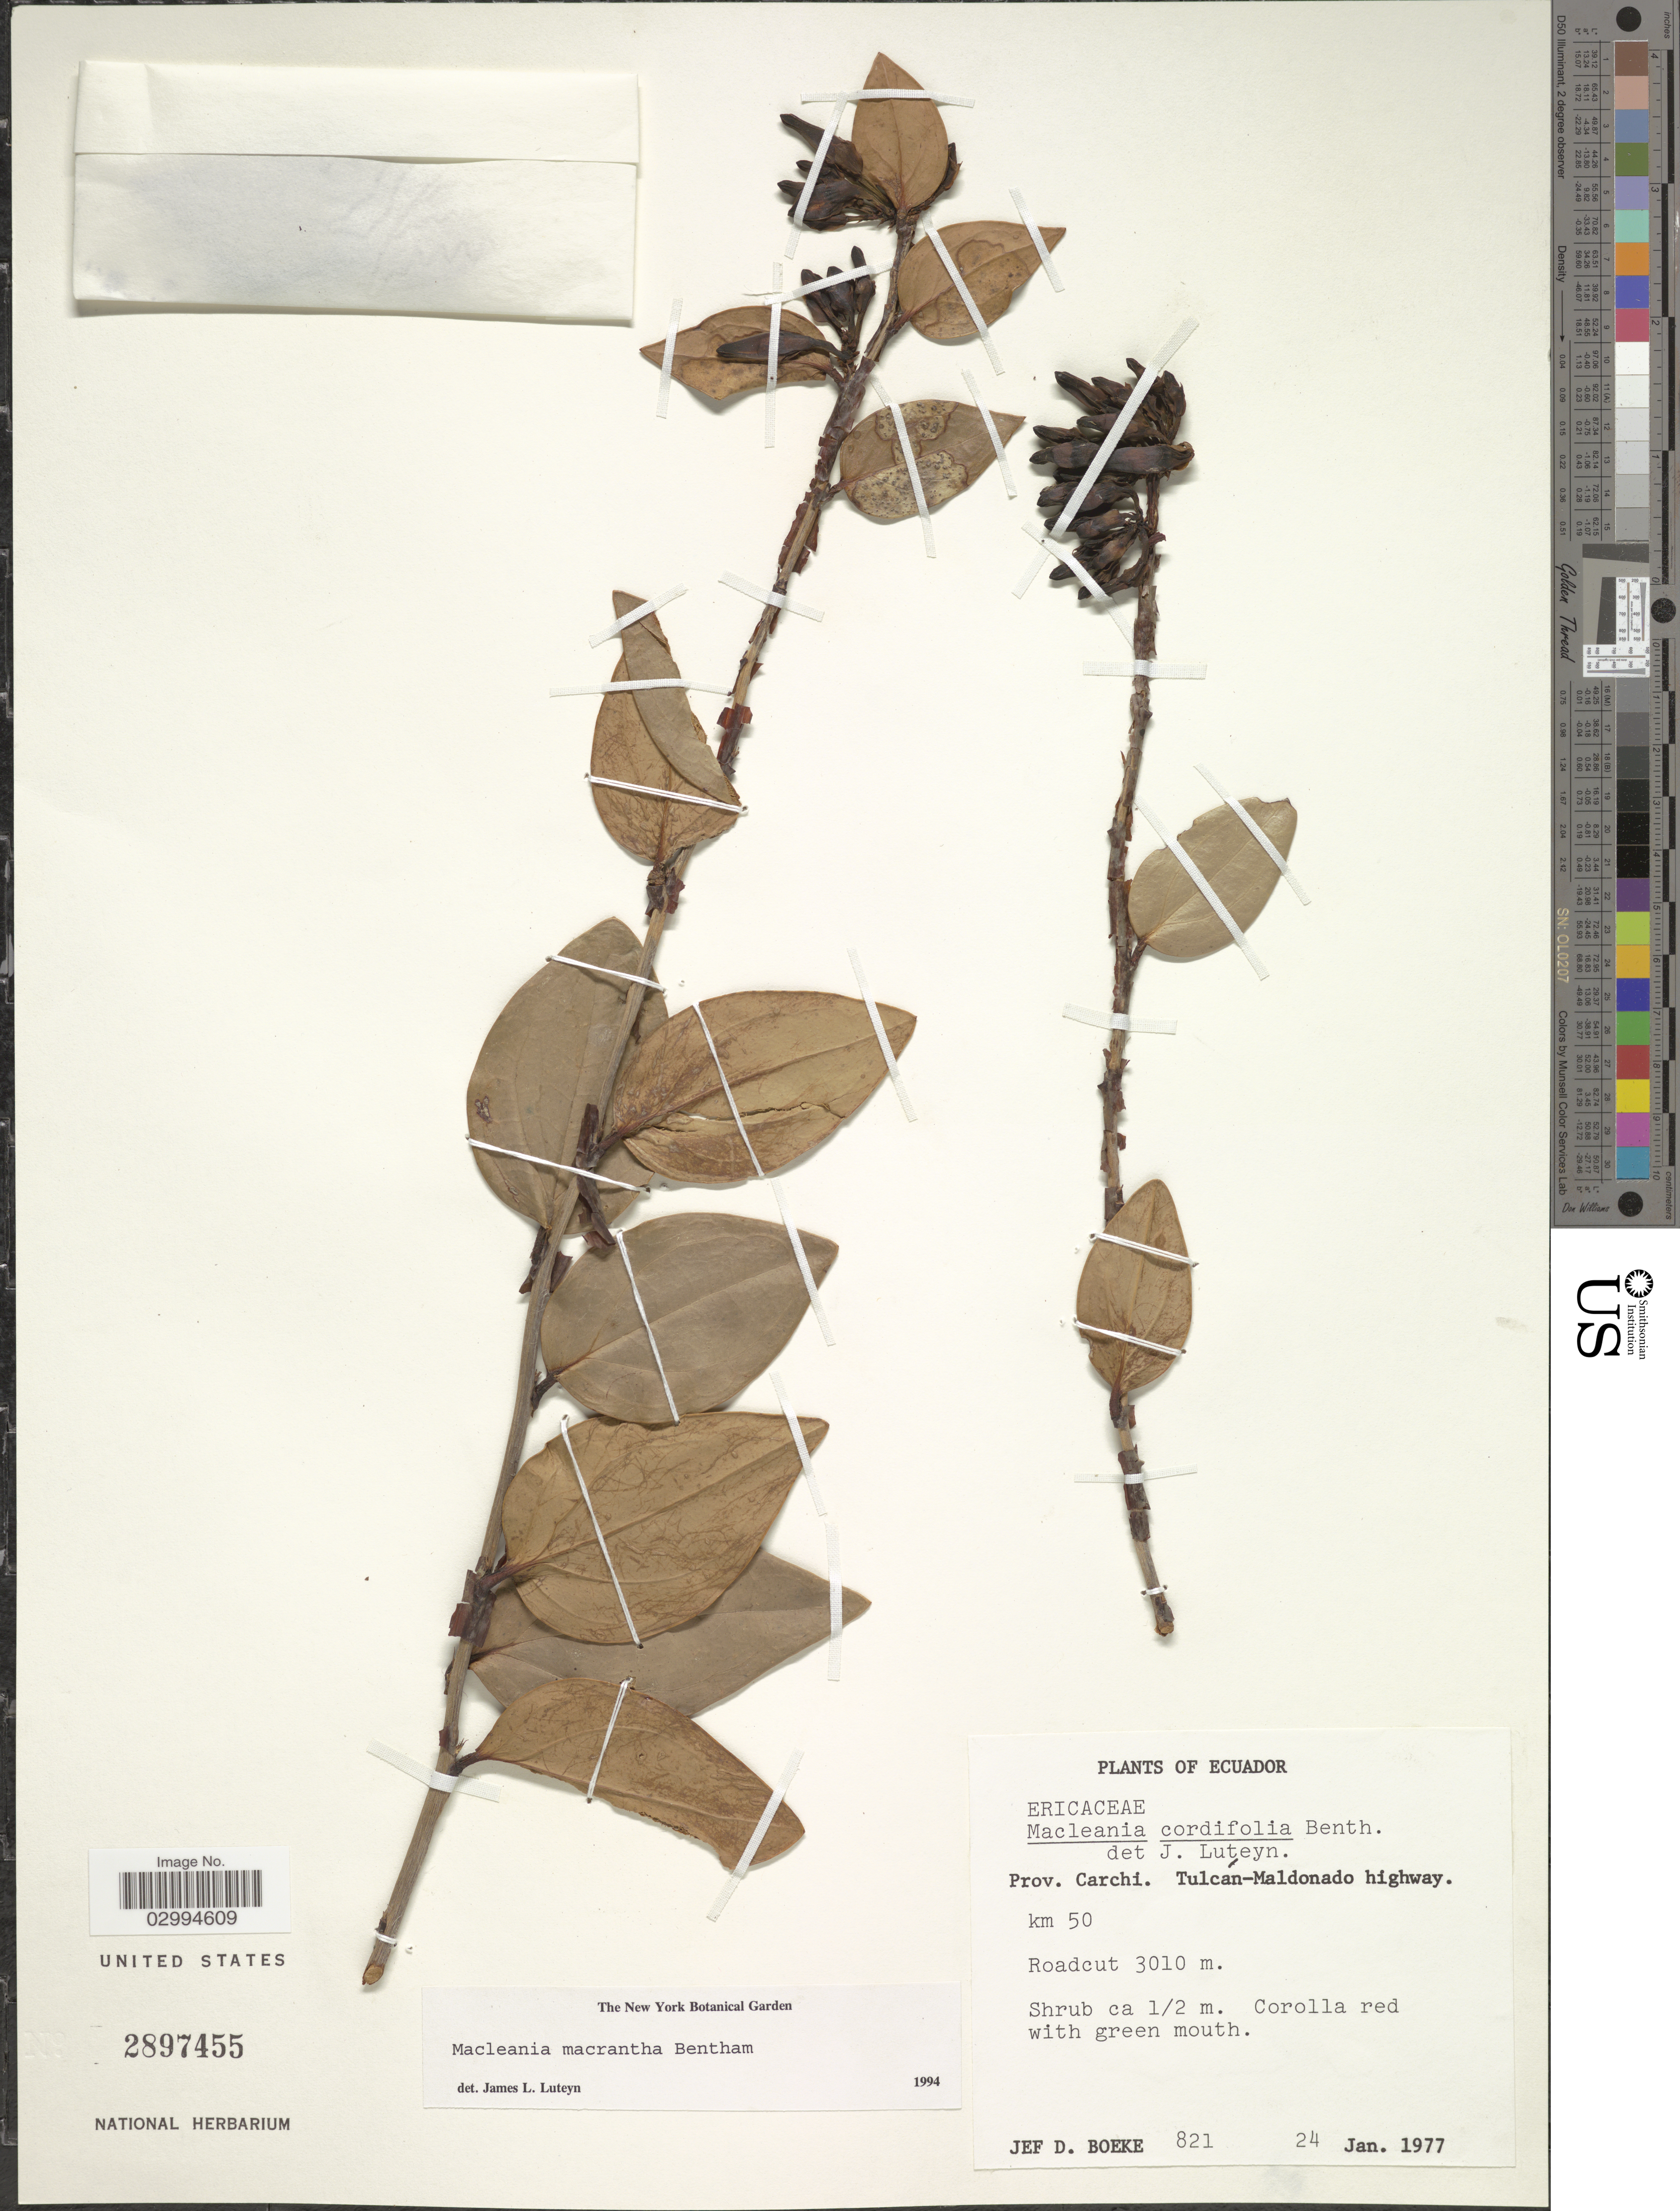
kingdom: Plantae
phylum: Tracheophyta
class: Magnoliopsida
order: Ericales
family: Ericaceae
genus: Macleania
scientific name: Macleania macrantha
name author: Benth.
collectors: J. D. Boeke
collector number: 821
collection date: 1977-01-24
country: Ecuador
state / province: Carchi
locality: Tulcán-Maldonado highway. Km 50.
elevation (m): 3010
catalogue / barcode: US 2897455